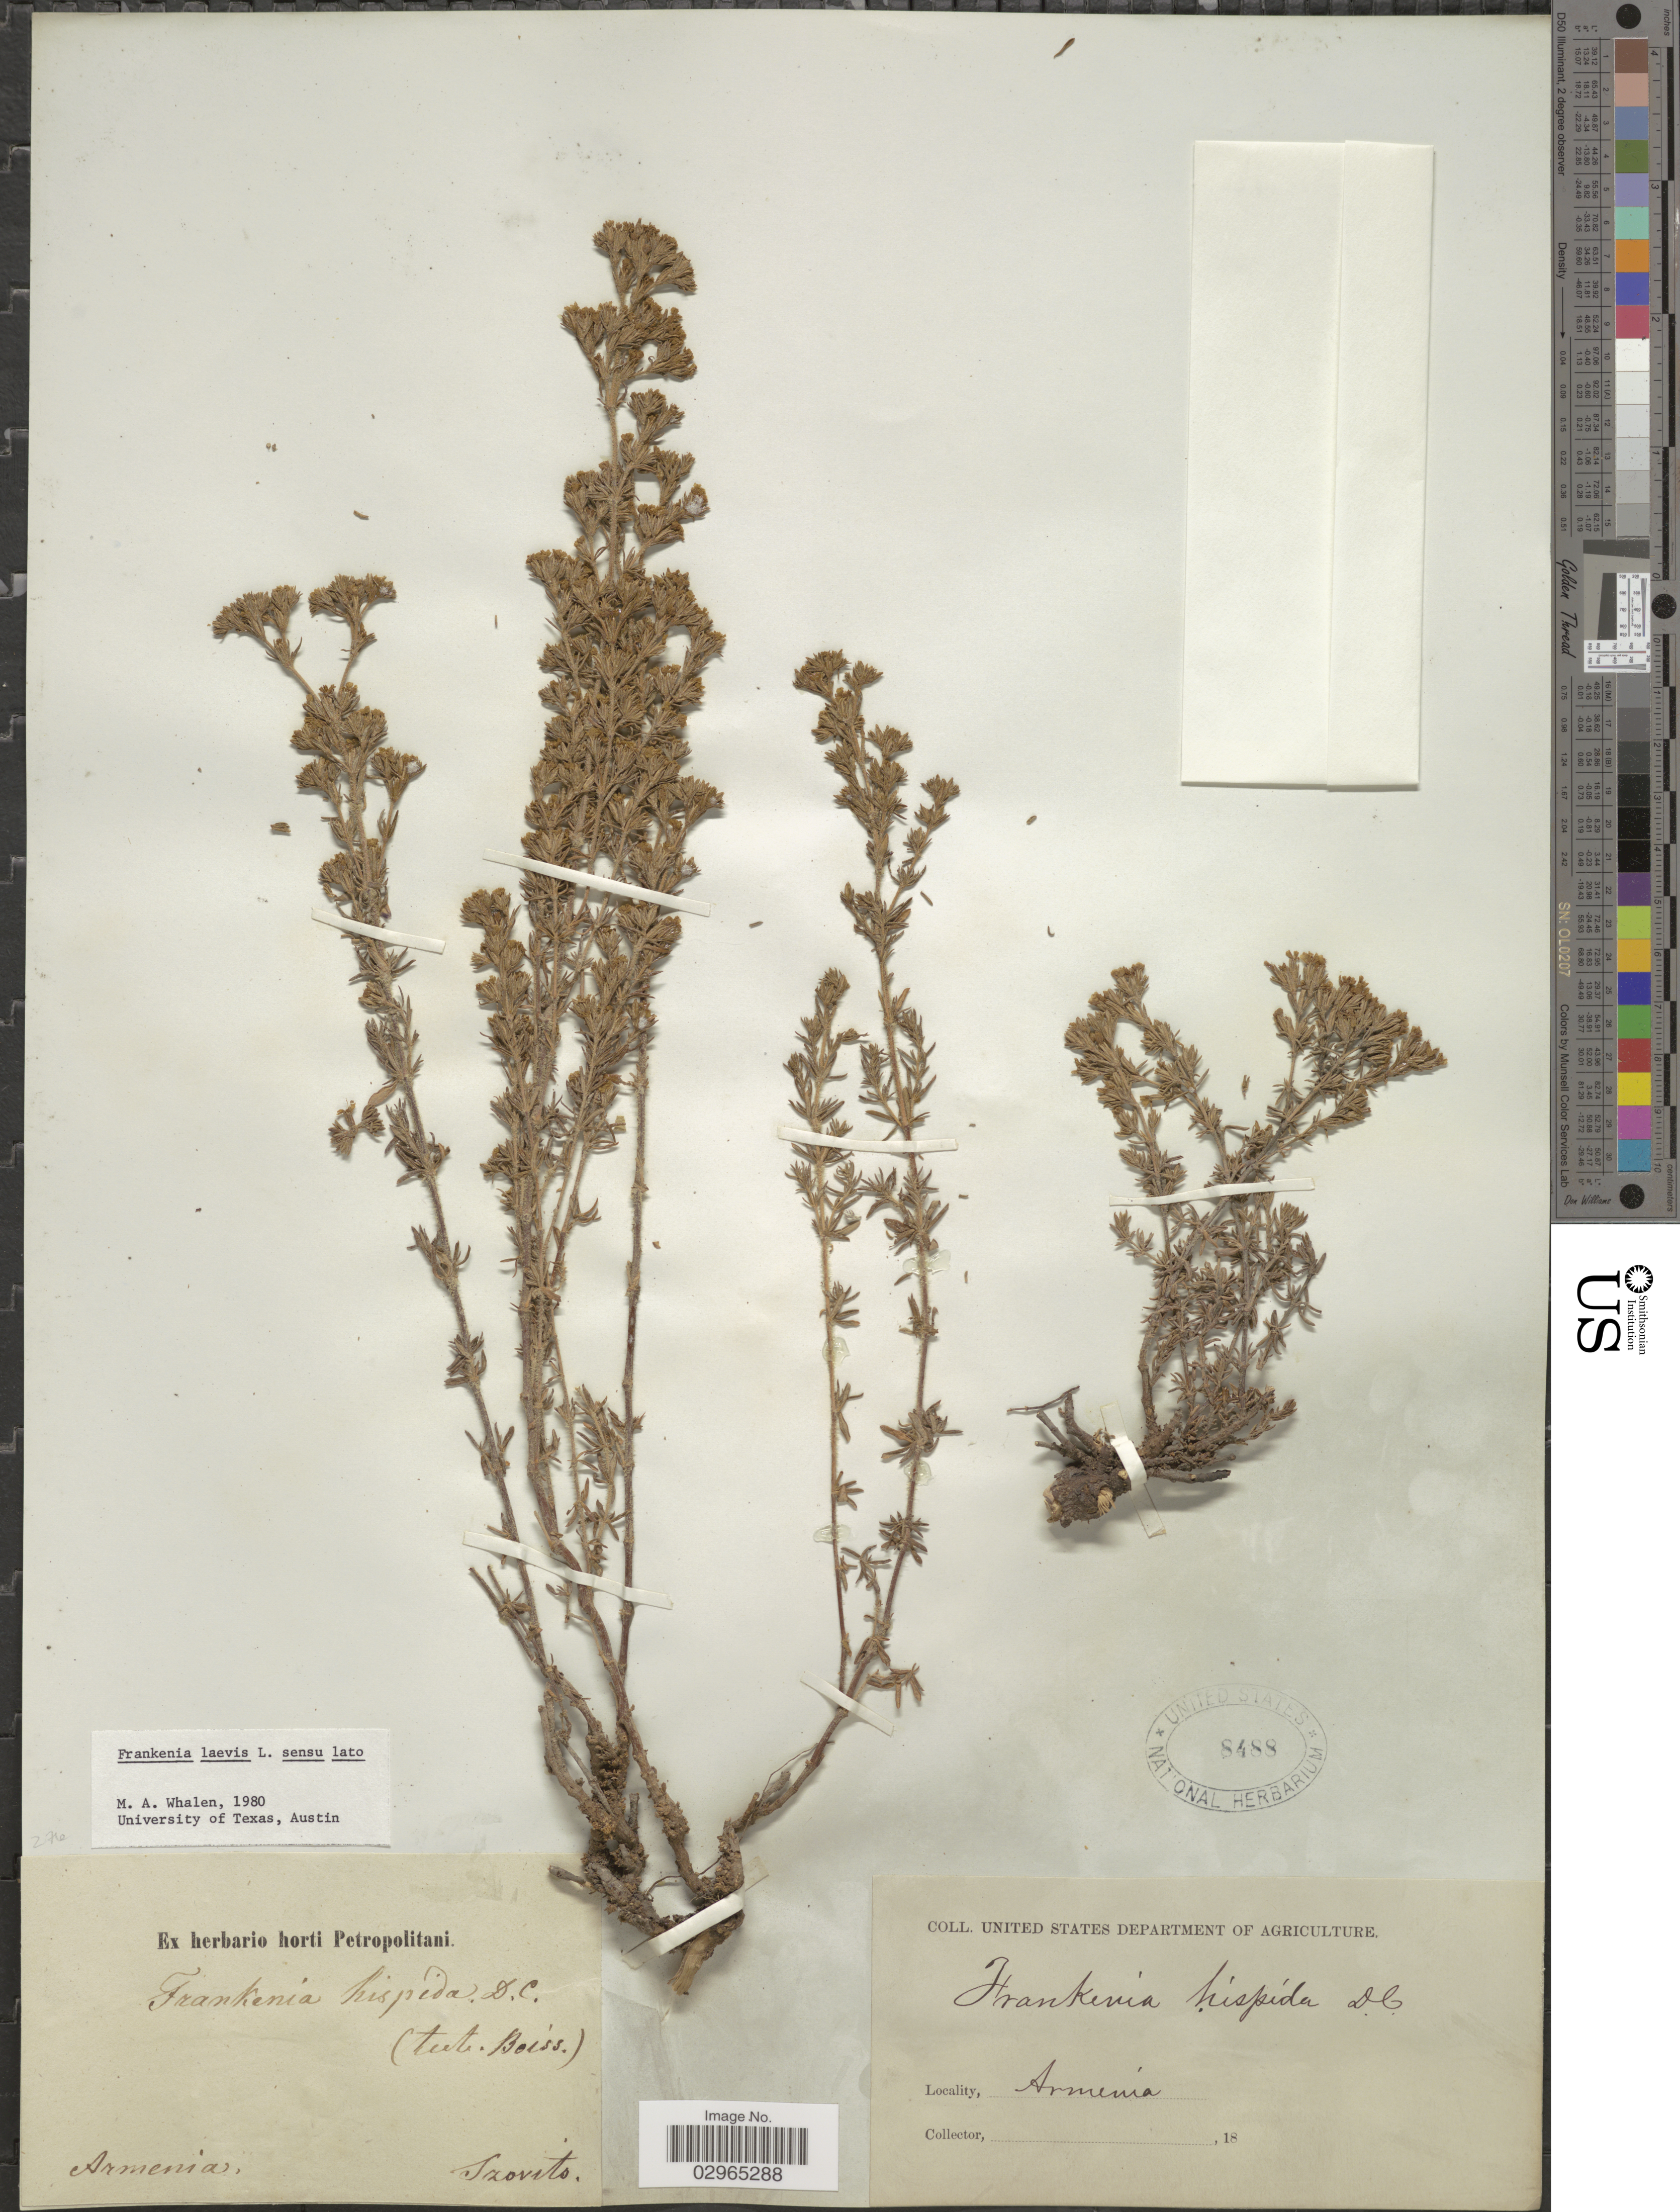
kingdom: Plantae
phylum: Tracheophyta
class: Magnoliopsida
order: Caryophyllales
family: Frankeniaceae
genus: Frankenia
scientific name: Frankenia laevis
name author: L.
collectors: Szovits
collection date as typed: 18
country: Armenia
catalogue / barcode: US 8488